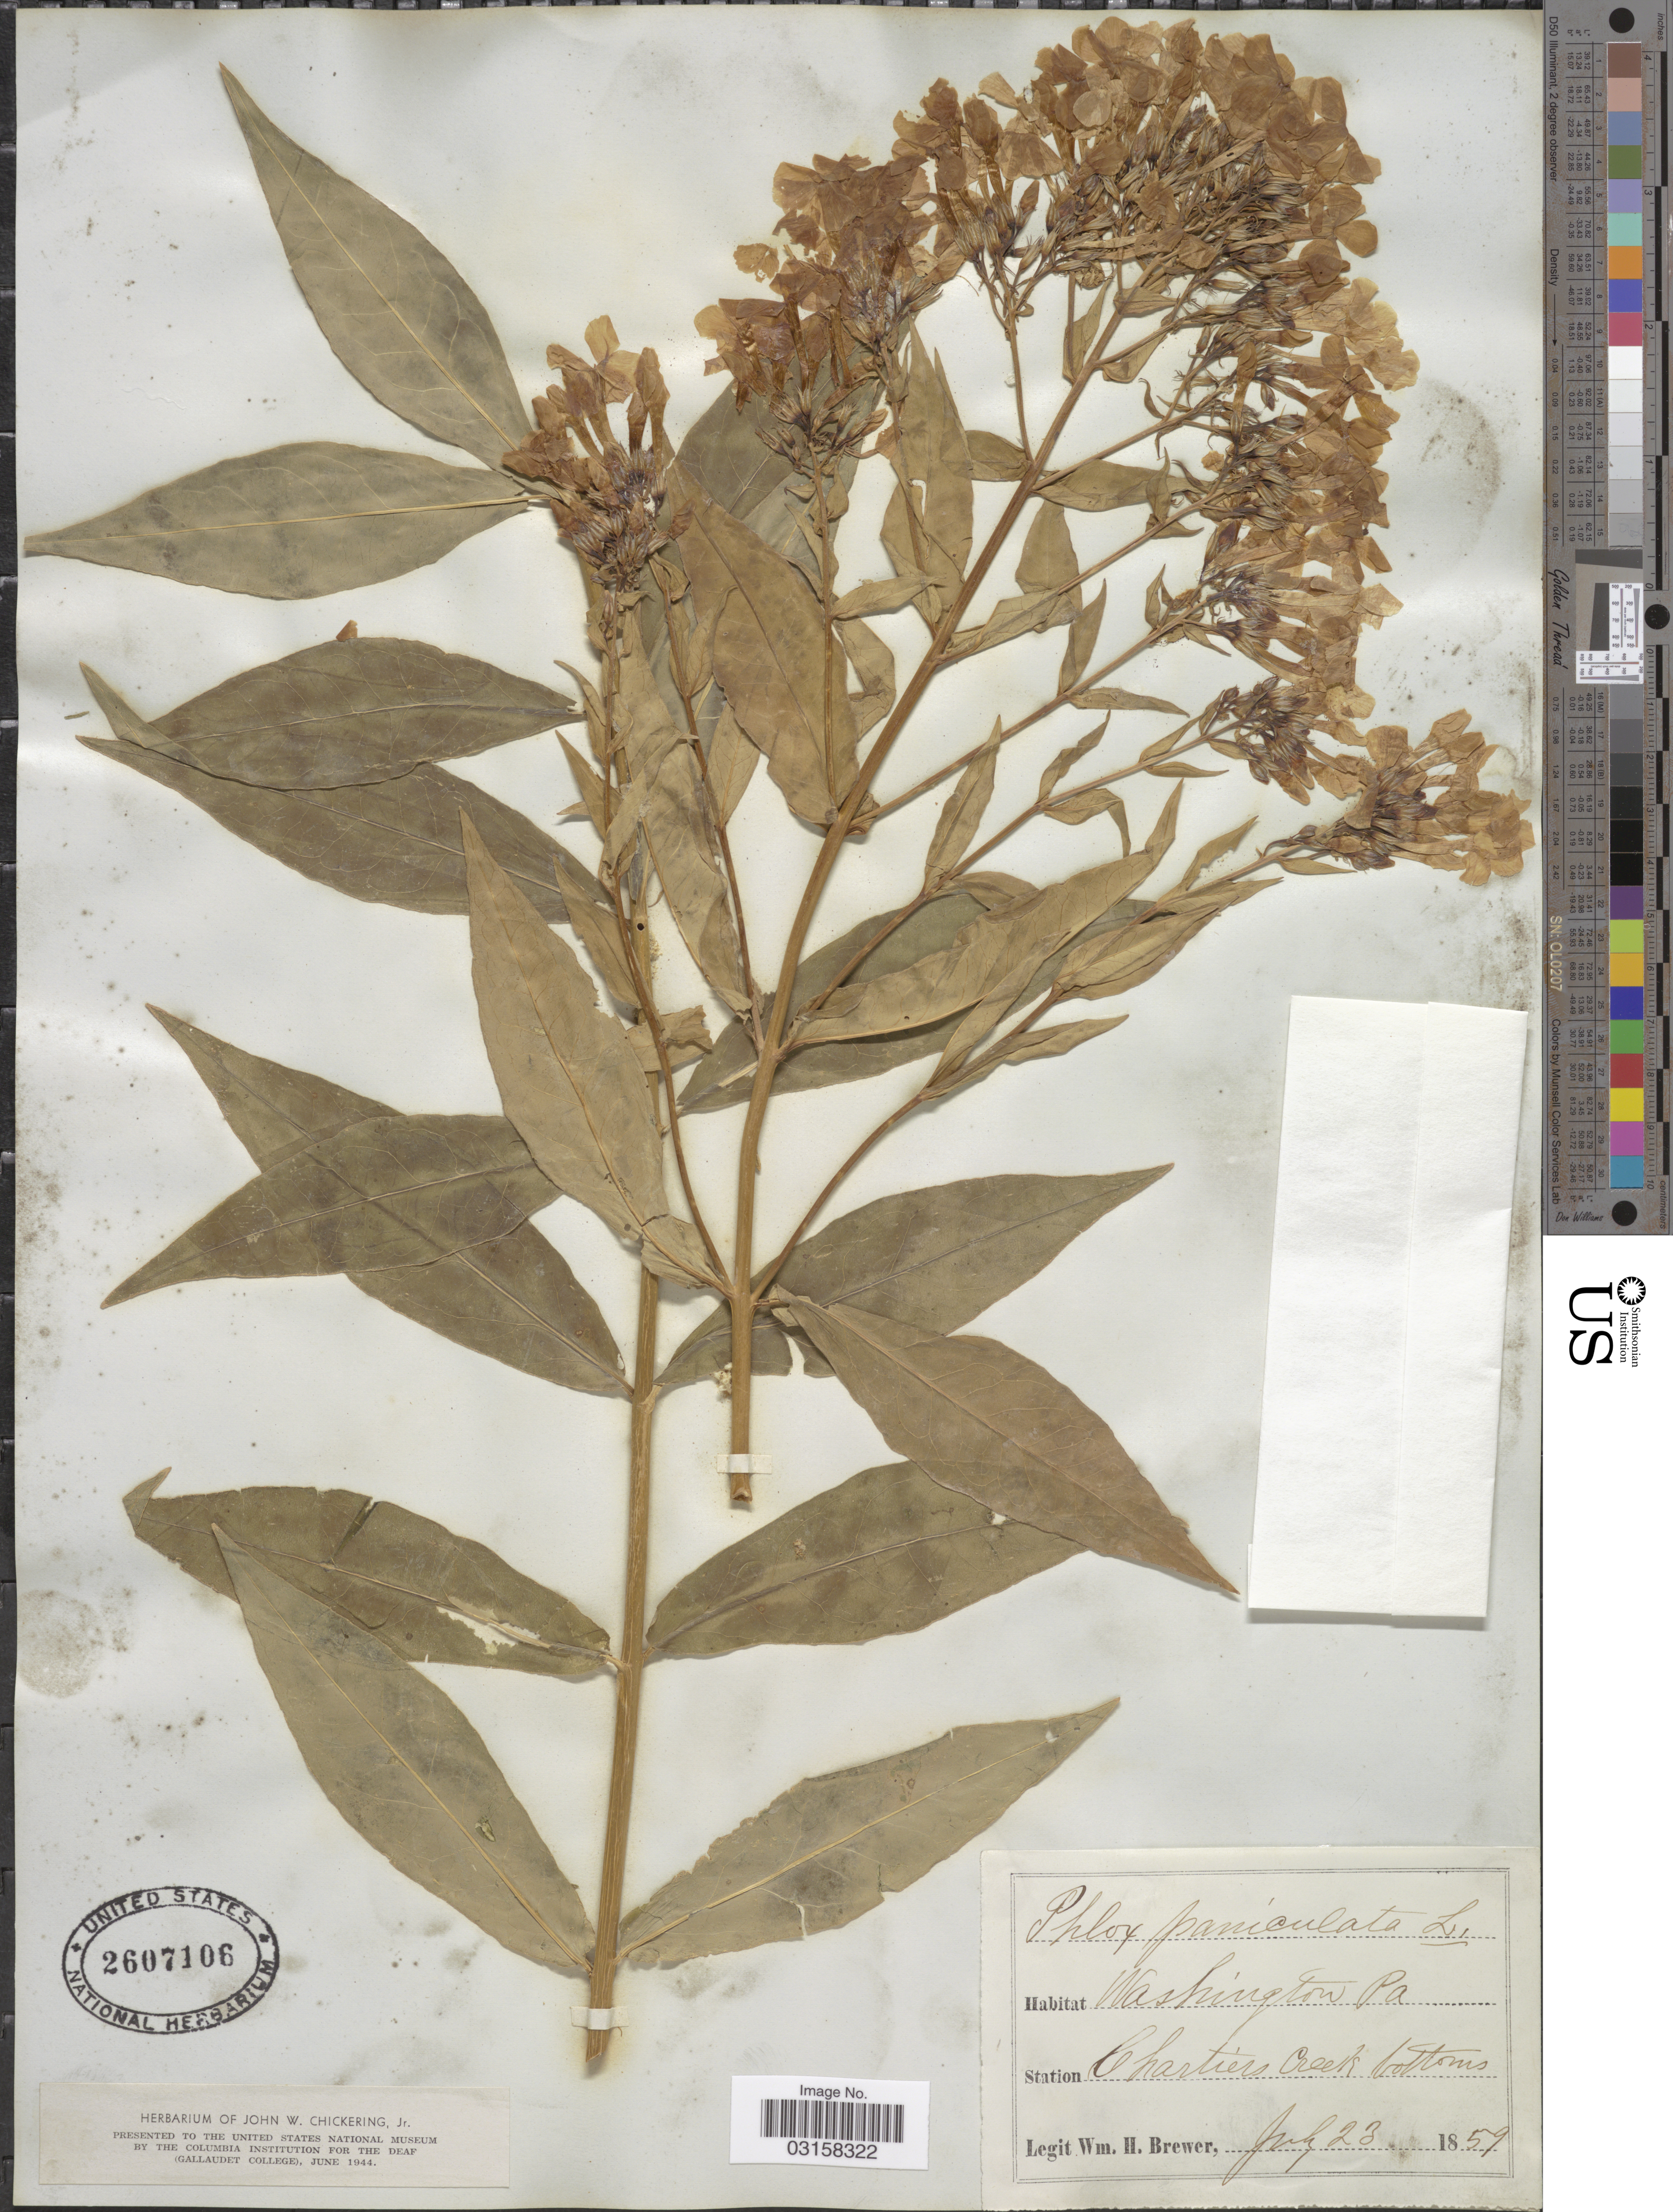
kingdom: Plantae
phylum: Tracheophyta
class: Magnoliopsida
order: Ericales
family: Polemoniaceae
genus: Phlox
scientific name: Phlox paniculata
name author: L.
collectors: W. H. Brewer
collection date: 1859-07-23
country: United States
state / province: Pennsylvania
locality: Washington Pa. Chartiers Creek bottoms.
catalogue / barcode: US 2607106